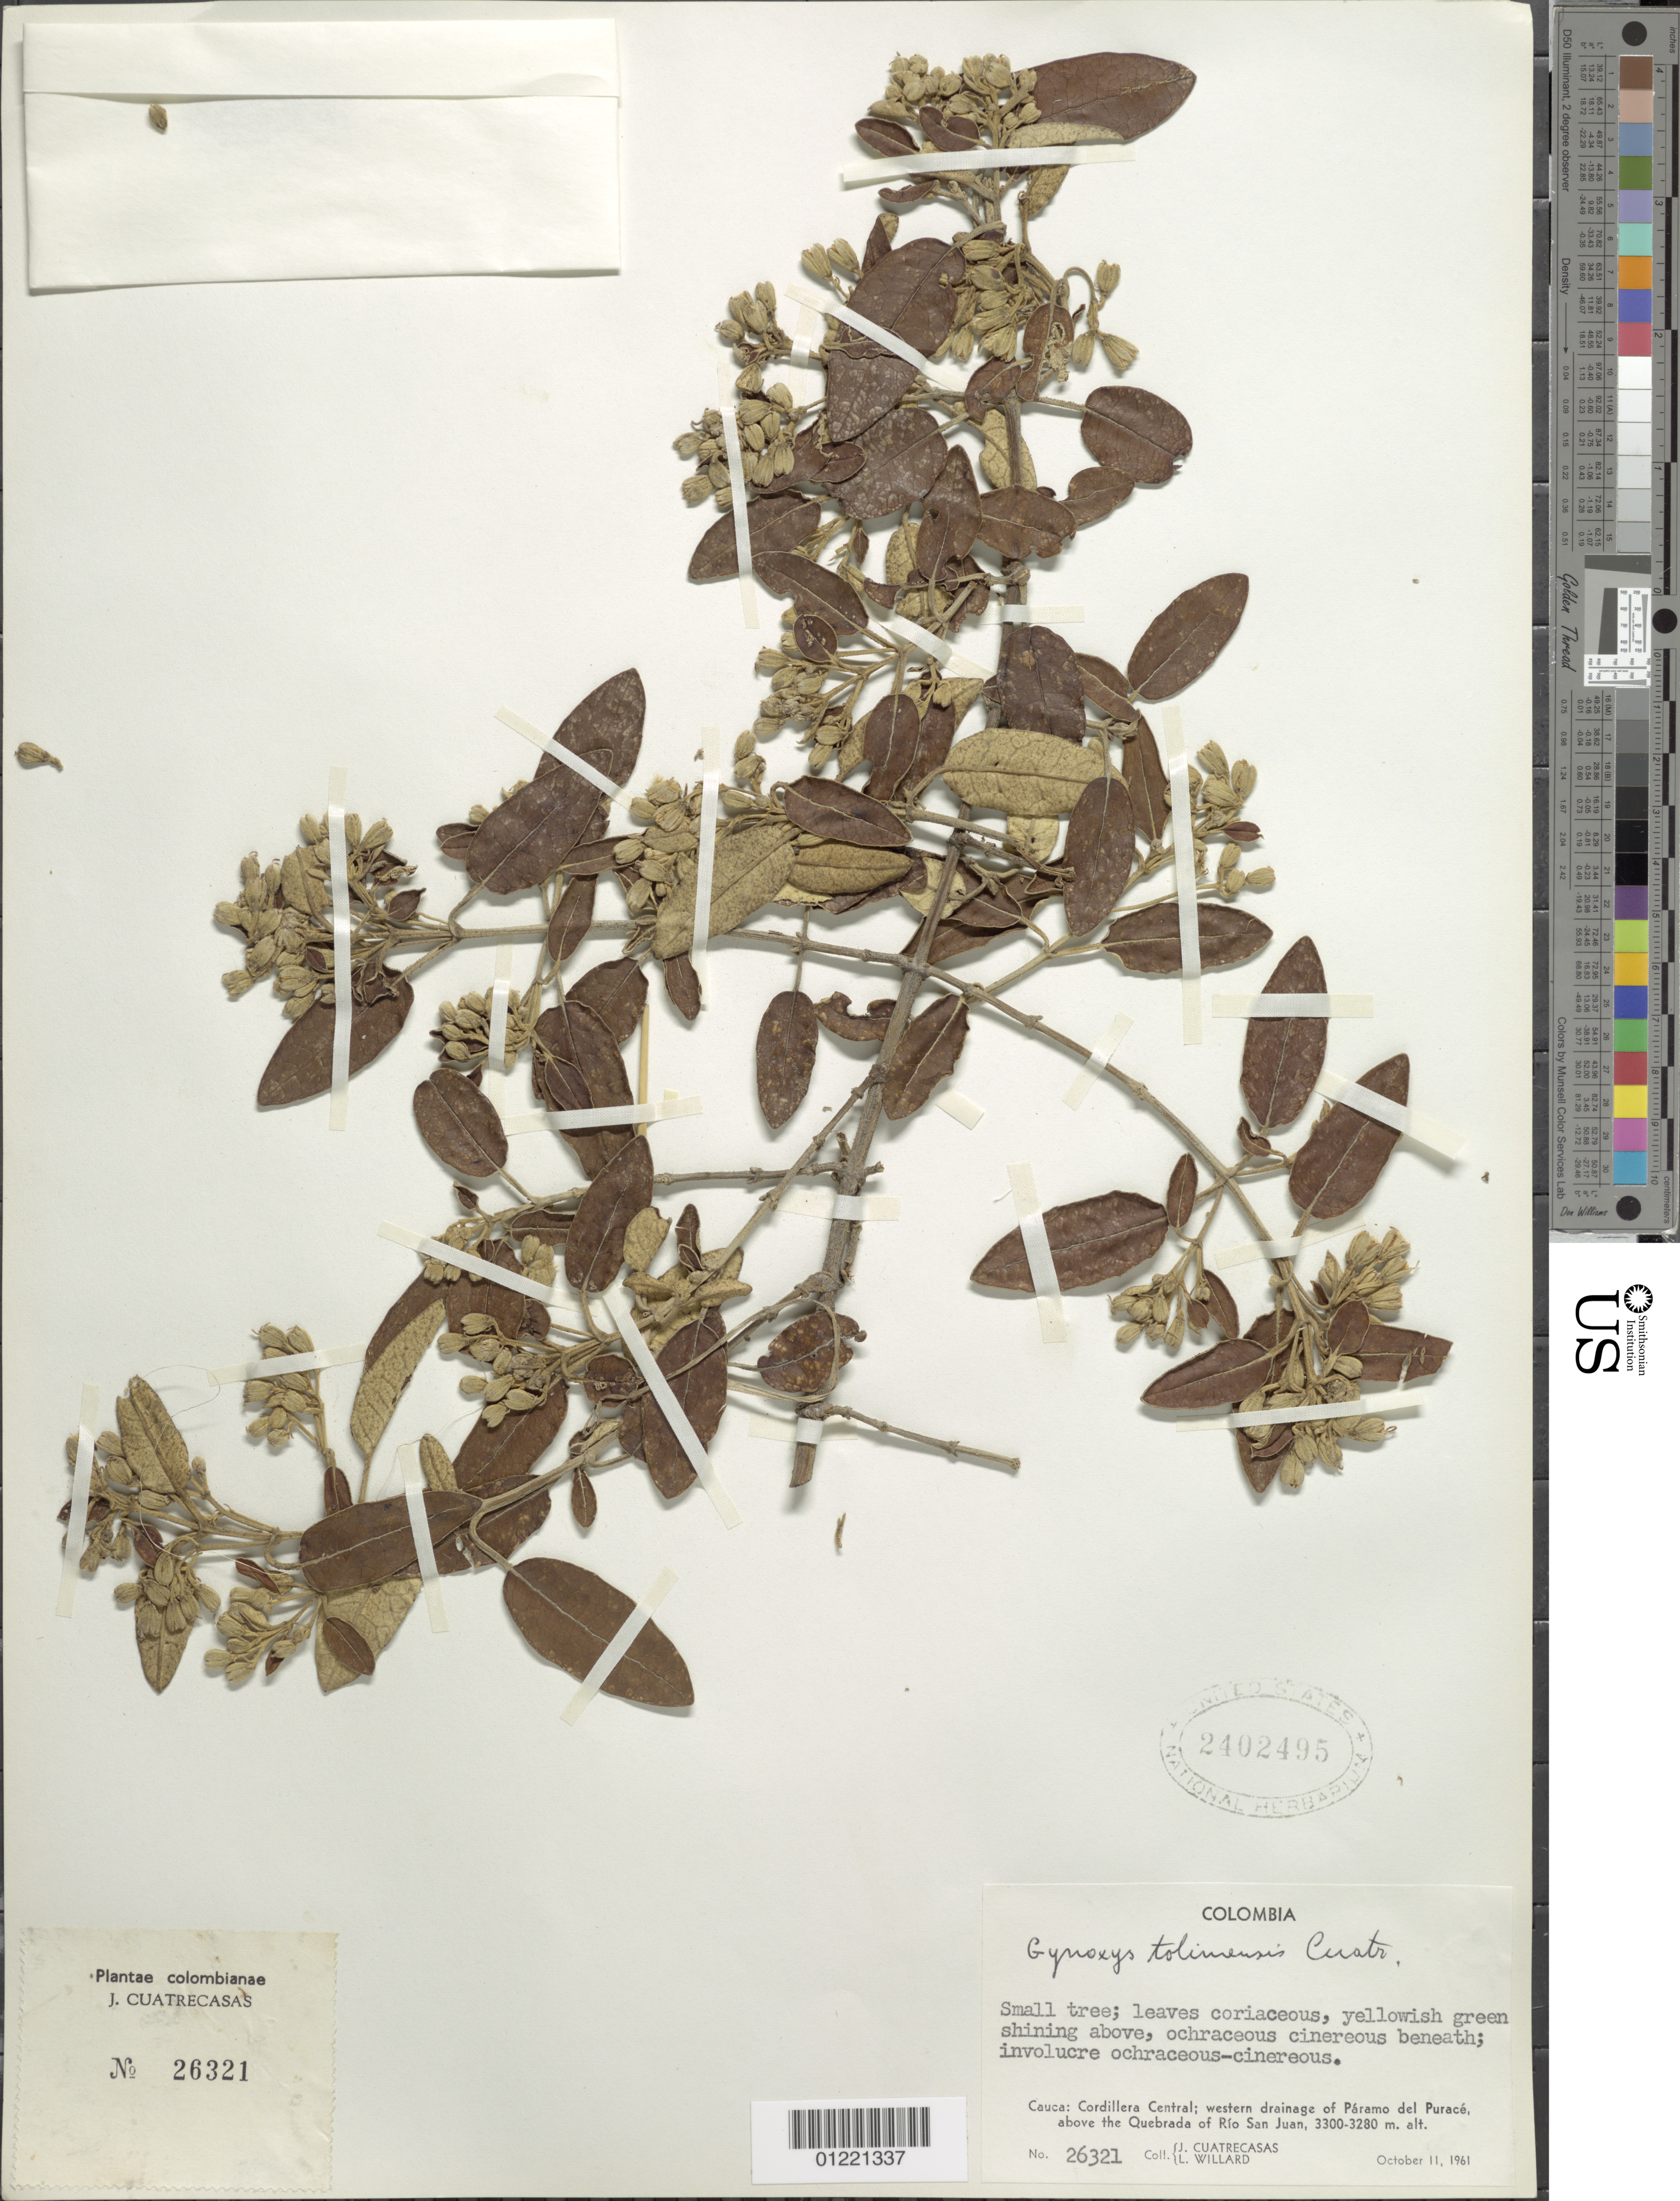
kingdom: Plantae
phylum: Tracheophyta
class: Magnoliopsida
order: Asterales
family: Asteraceae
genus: Gynoxys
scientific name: Gynoxys tolimensis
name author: Cuatrec.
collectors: J. Cuatrecasas & L. Willard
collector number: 26321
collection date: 1961-10-11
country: Colombia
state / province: Cauca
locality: Cordillera Central; western drainage of Páramo del Puracé, above the Quebrada of Rio San Juan.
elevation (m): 3280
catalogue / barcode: US 2402495